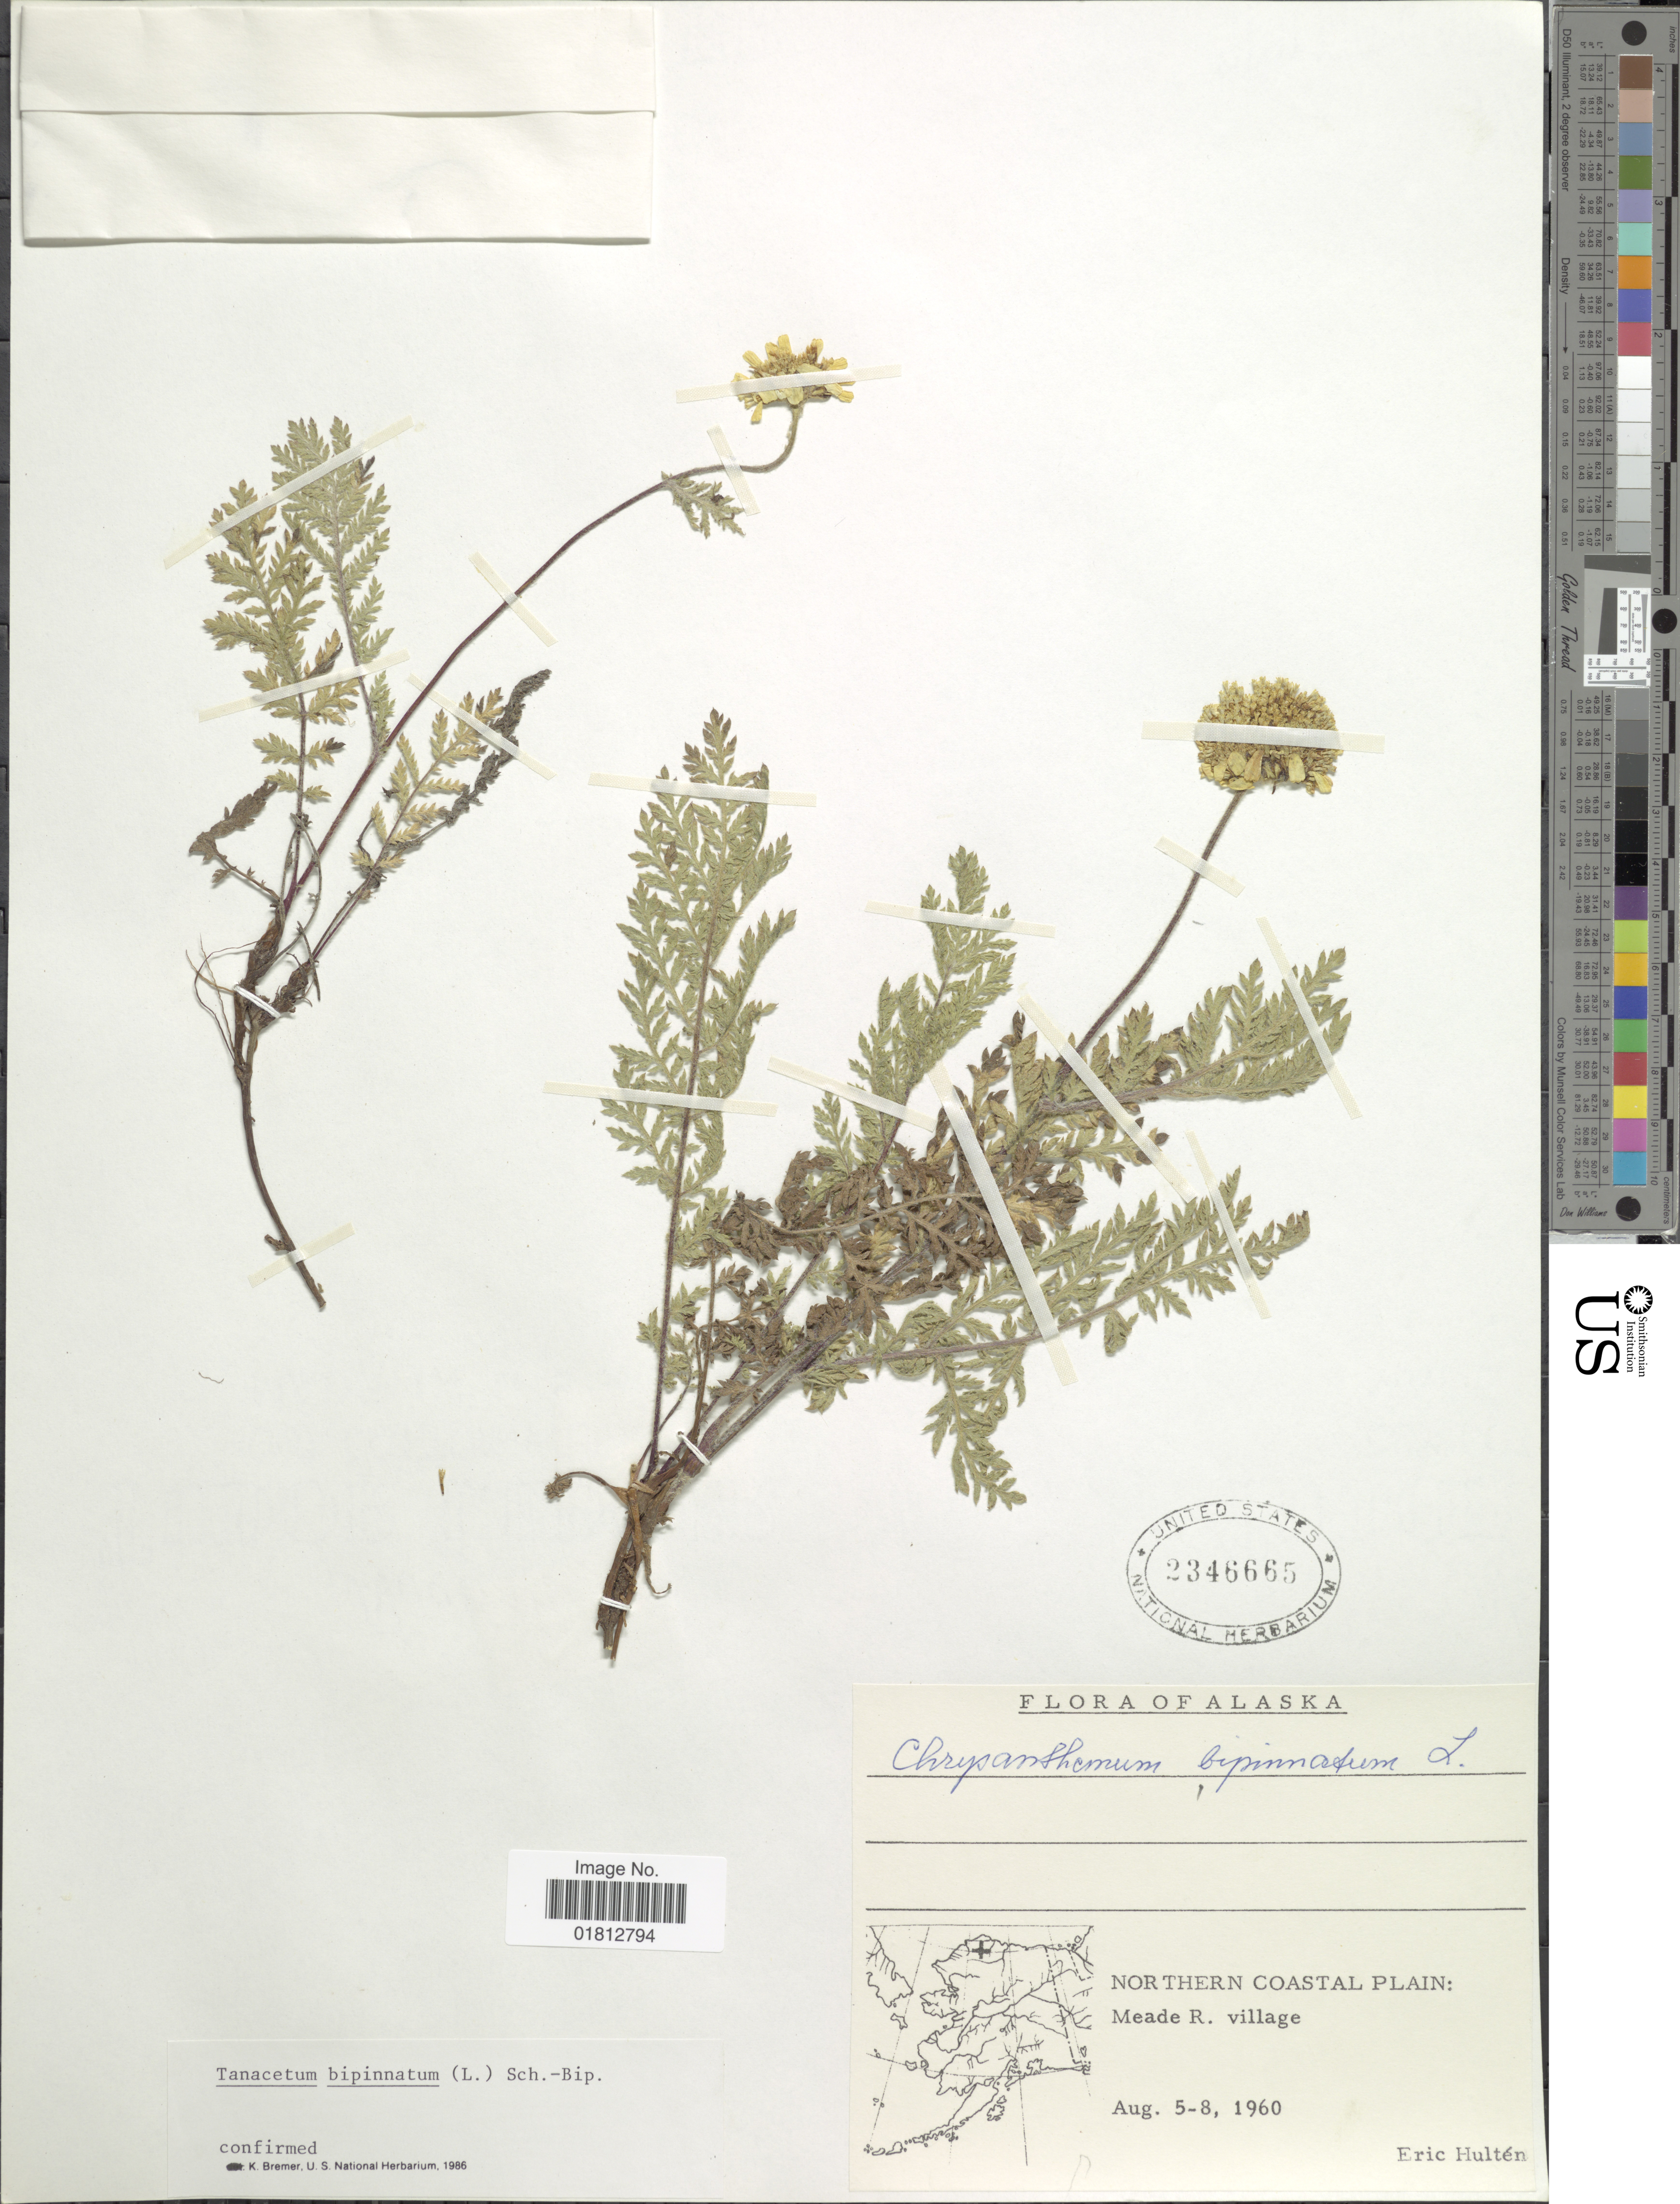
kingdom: Plantae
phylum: Tracheophyta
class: Magnoliopsida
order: Asterales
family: Asteraceae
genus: Tanacetum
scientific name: Tanacetum bipinnatum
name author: (L.) Sch. Bip.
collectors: E. G. Hultén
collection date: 1960-08-05/1960-08-08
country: United States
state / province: Alaska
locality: Northern Coastal Plain, Meade R. village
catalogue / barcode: US 2346665